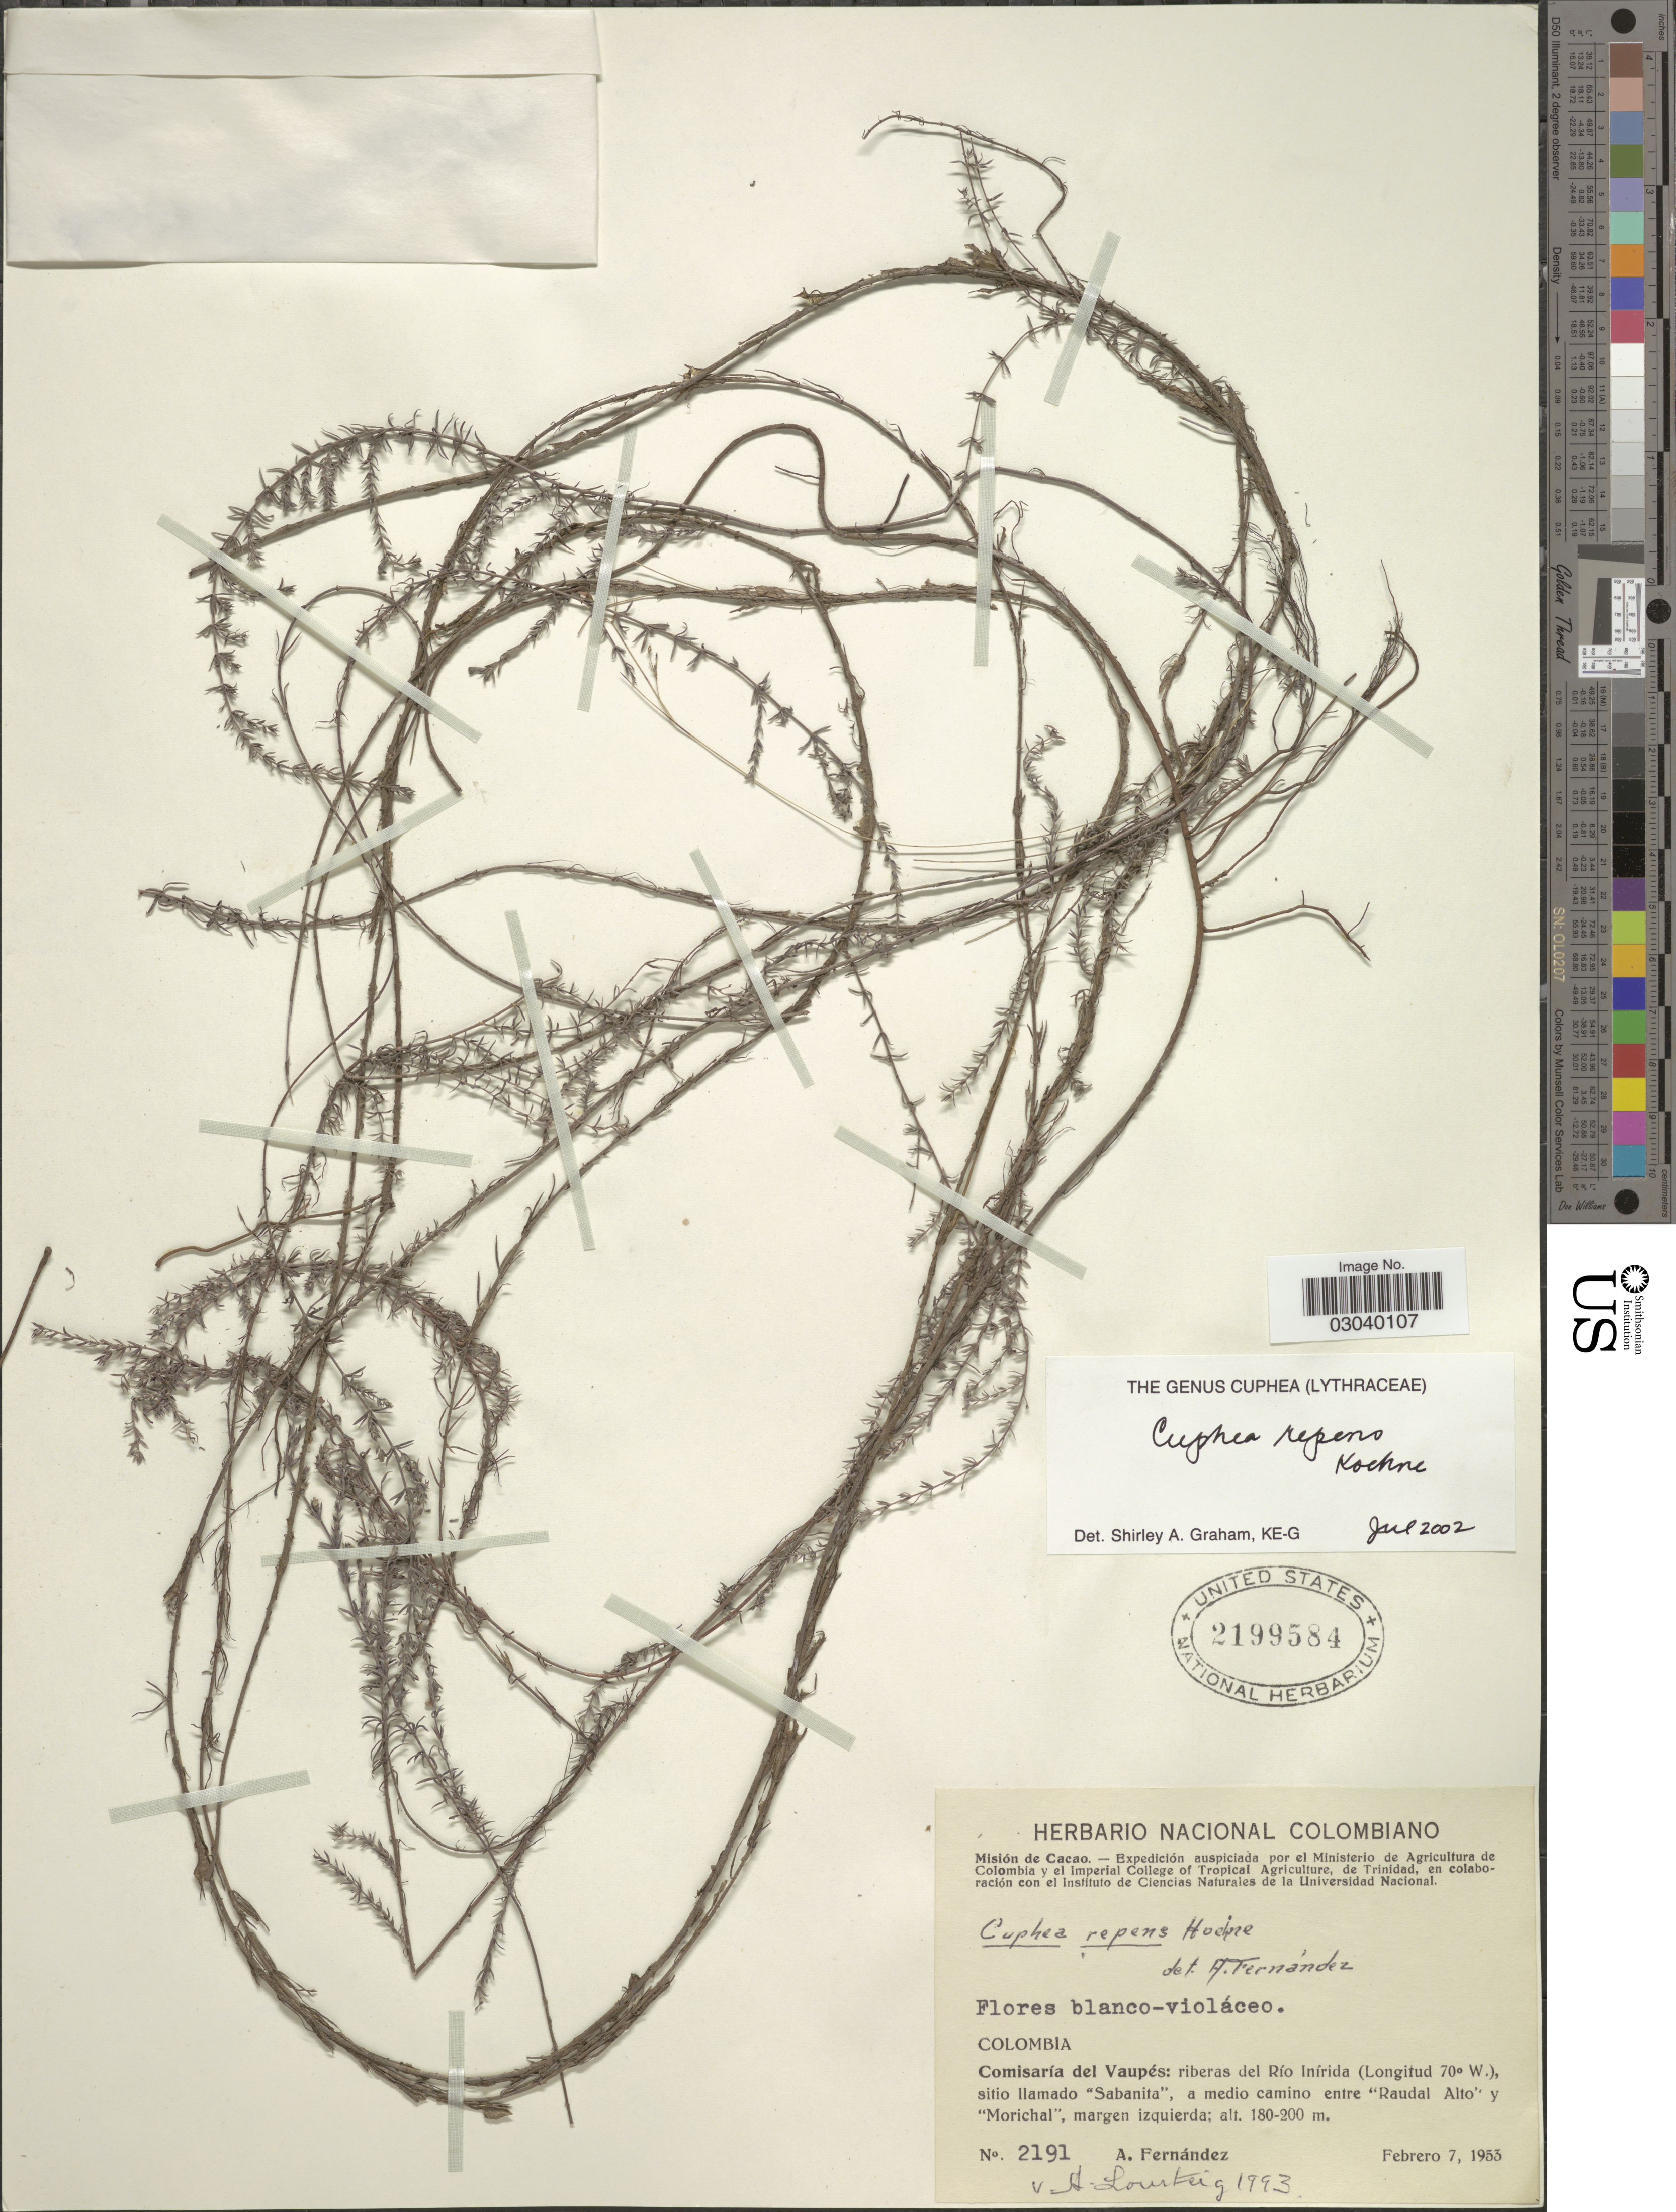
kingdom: Plantae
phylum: Tracheophyta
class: Magnoliopsida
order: Myrtales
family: Lythraceae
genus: Cuphea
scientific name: Cuphea repens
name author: Koehne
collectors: A. Fernández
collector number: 2191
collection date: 1953-02-07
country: Colombia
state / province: Vaupés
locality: Comisaría del Vaupés: riberas del Río Inírida, sitio llamado "Sabanita", a medio camino entre "Raudal Alto" y "Morichal".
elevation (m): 180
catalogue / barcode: US 2199584